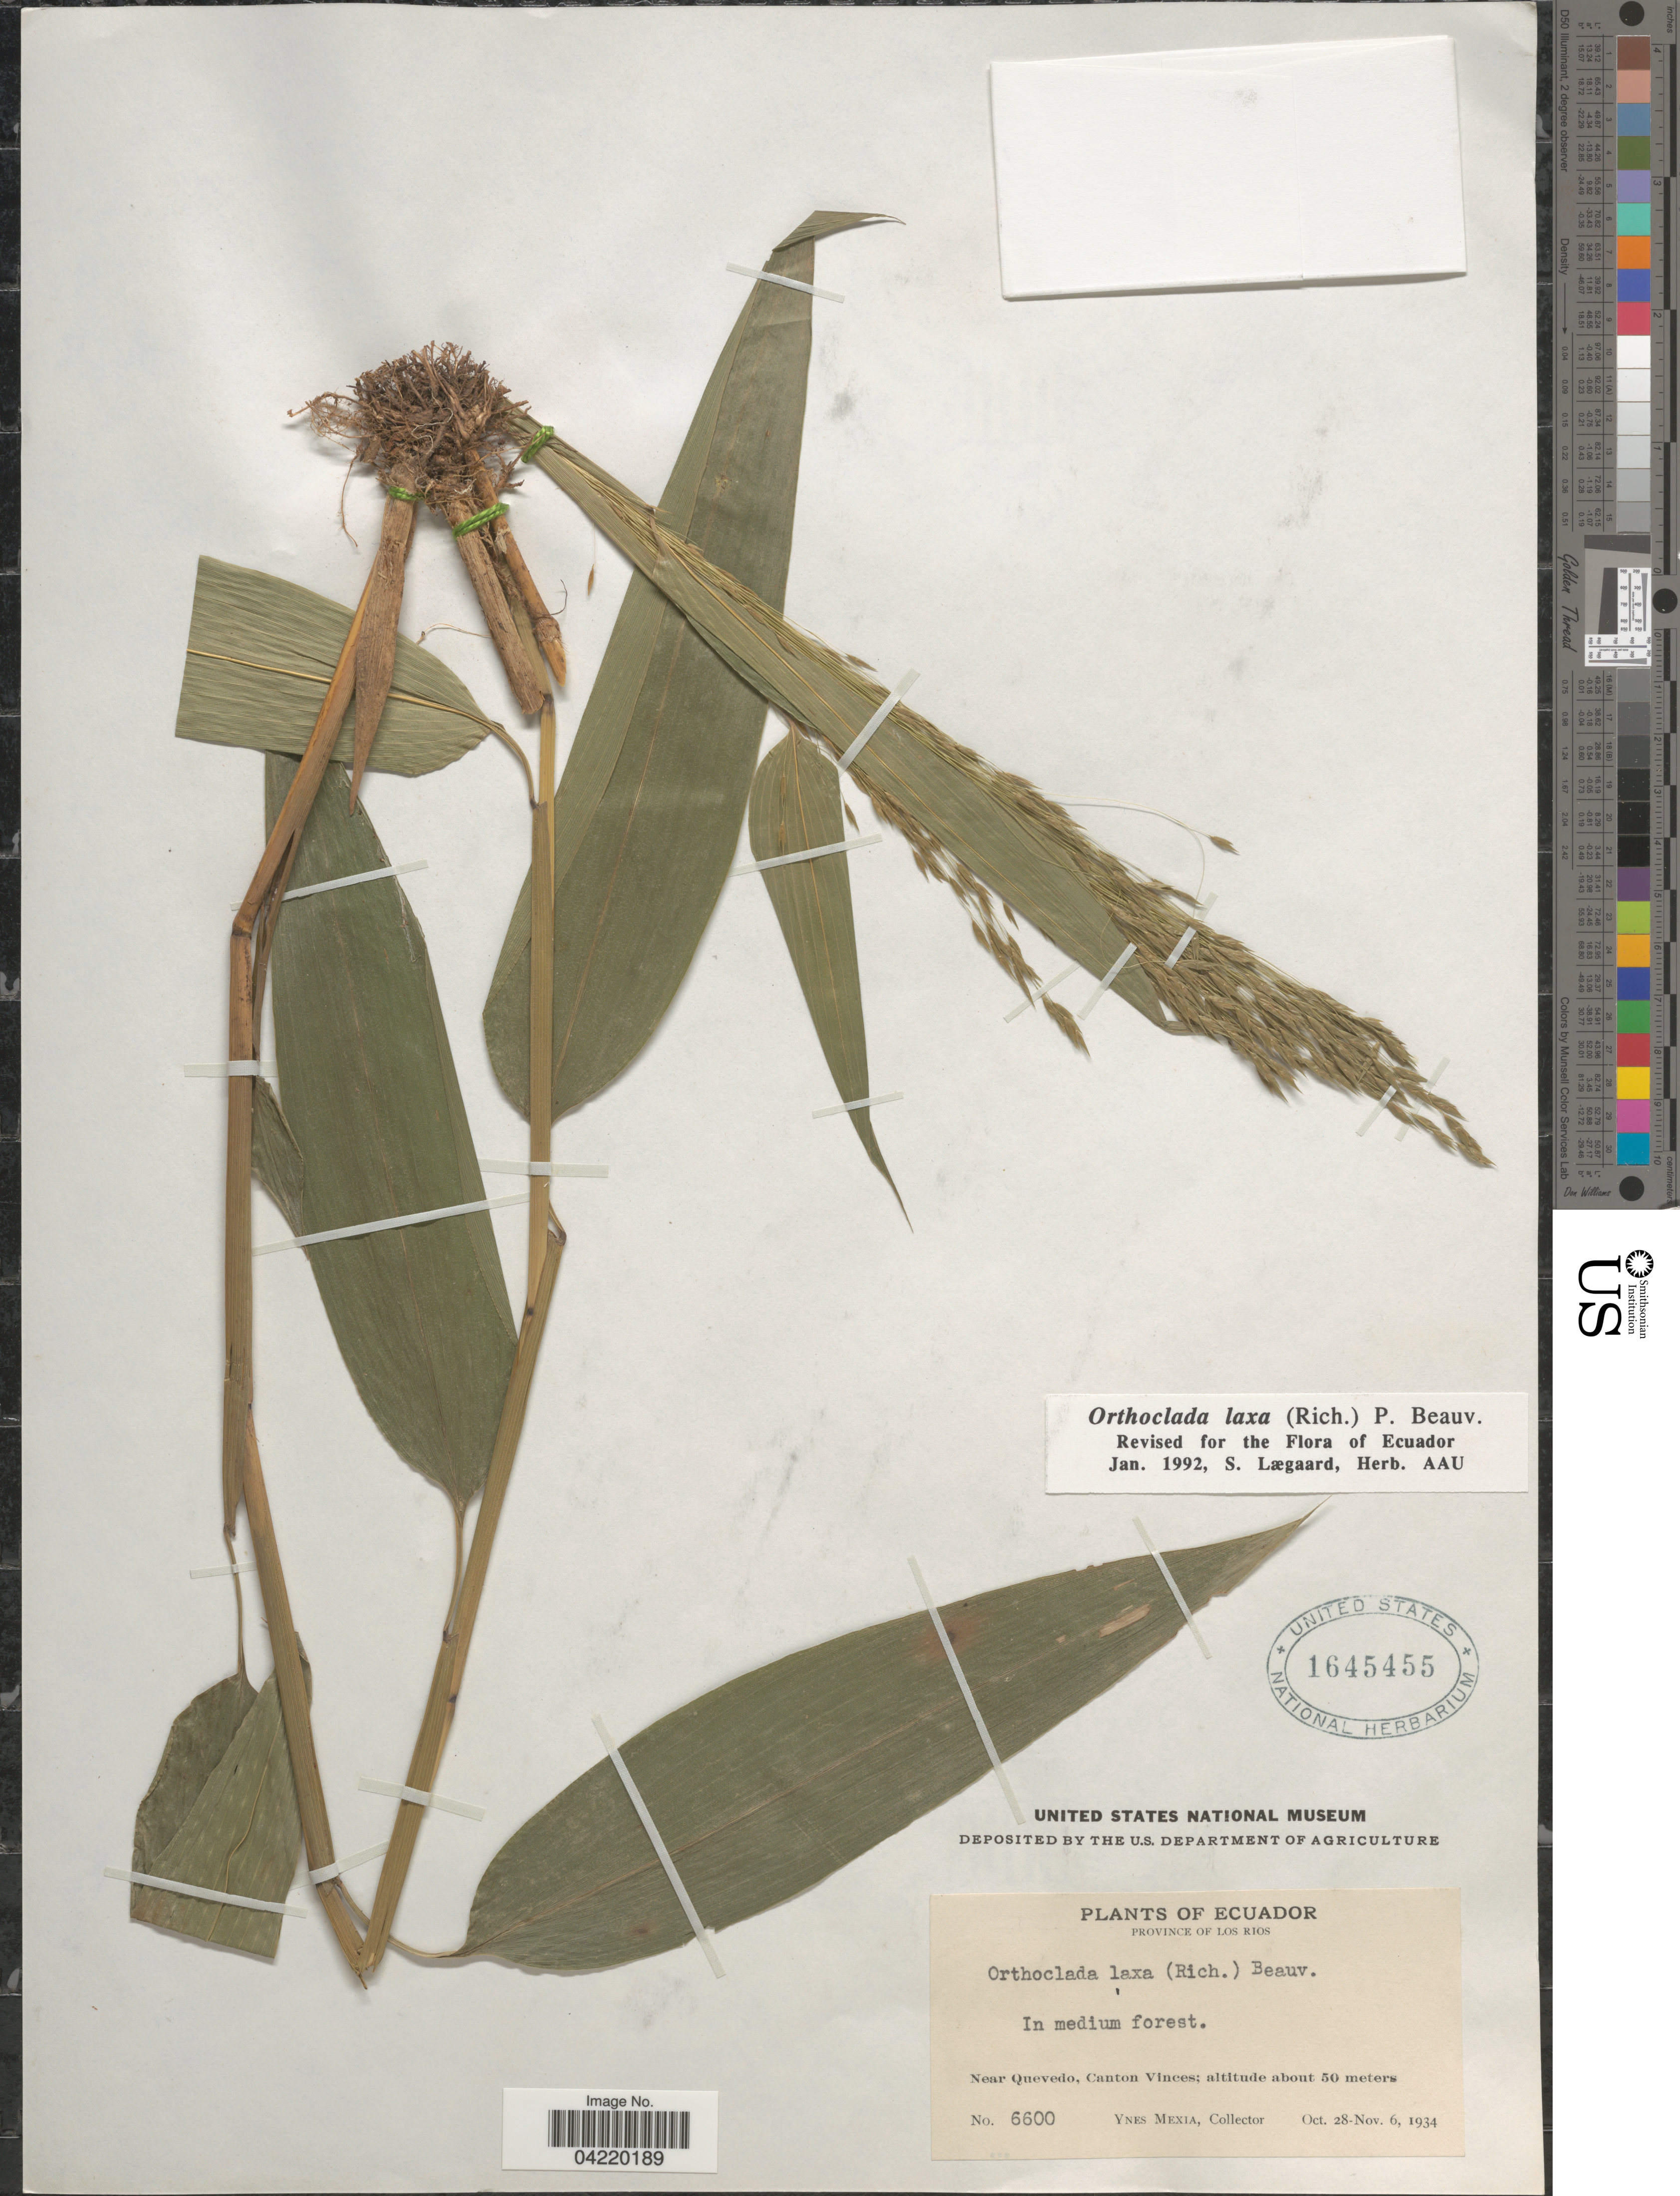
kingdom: Plantae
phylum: Tracheophyta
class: Liliopsida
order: Poales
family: Poaceae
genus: Orthoclada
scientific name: Orthoclada laxa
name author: P. Beauv.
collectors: Y. Mexia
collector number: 6600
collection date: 1934-10-28/1934-11-06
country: Ecuador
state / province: Los Ríos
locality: In medium forest. Near Quevedo, Canton Vinces.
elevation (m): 50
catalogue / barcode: US 1645455